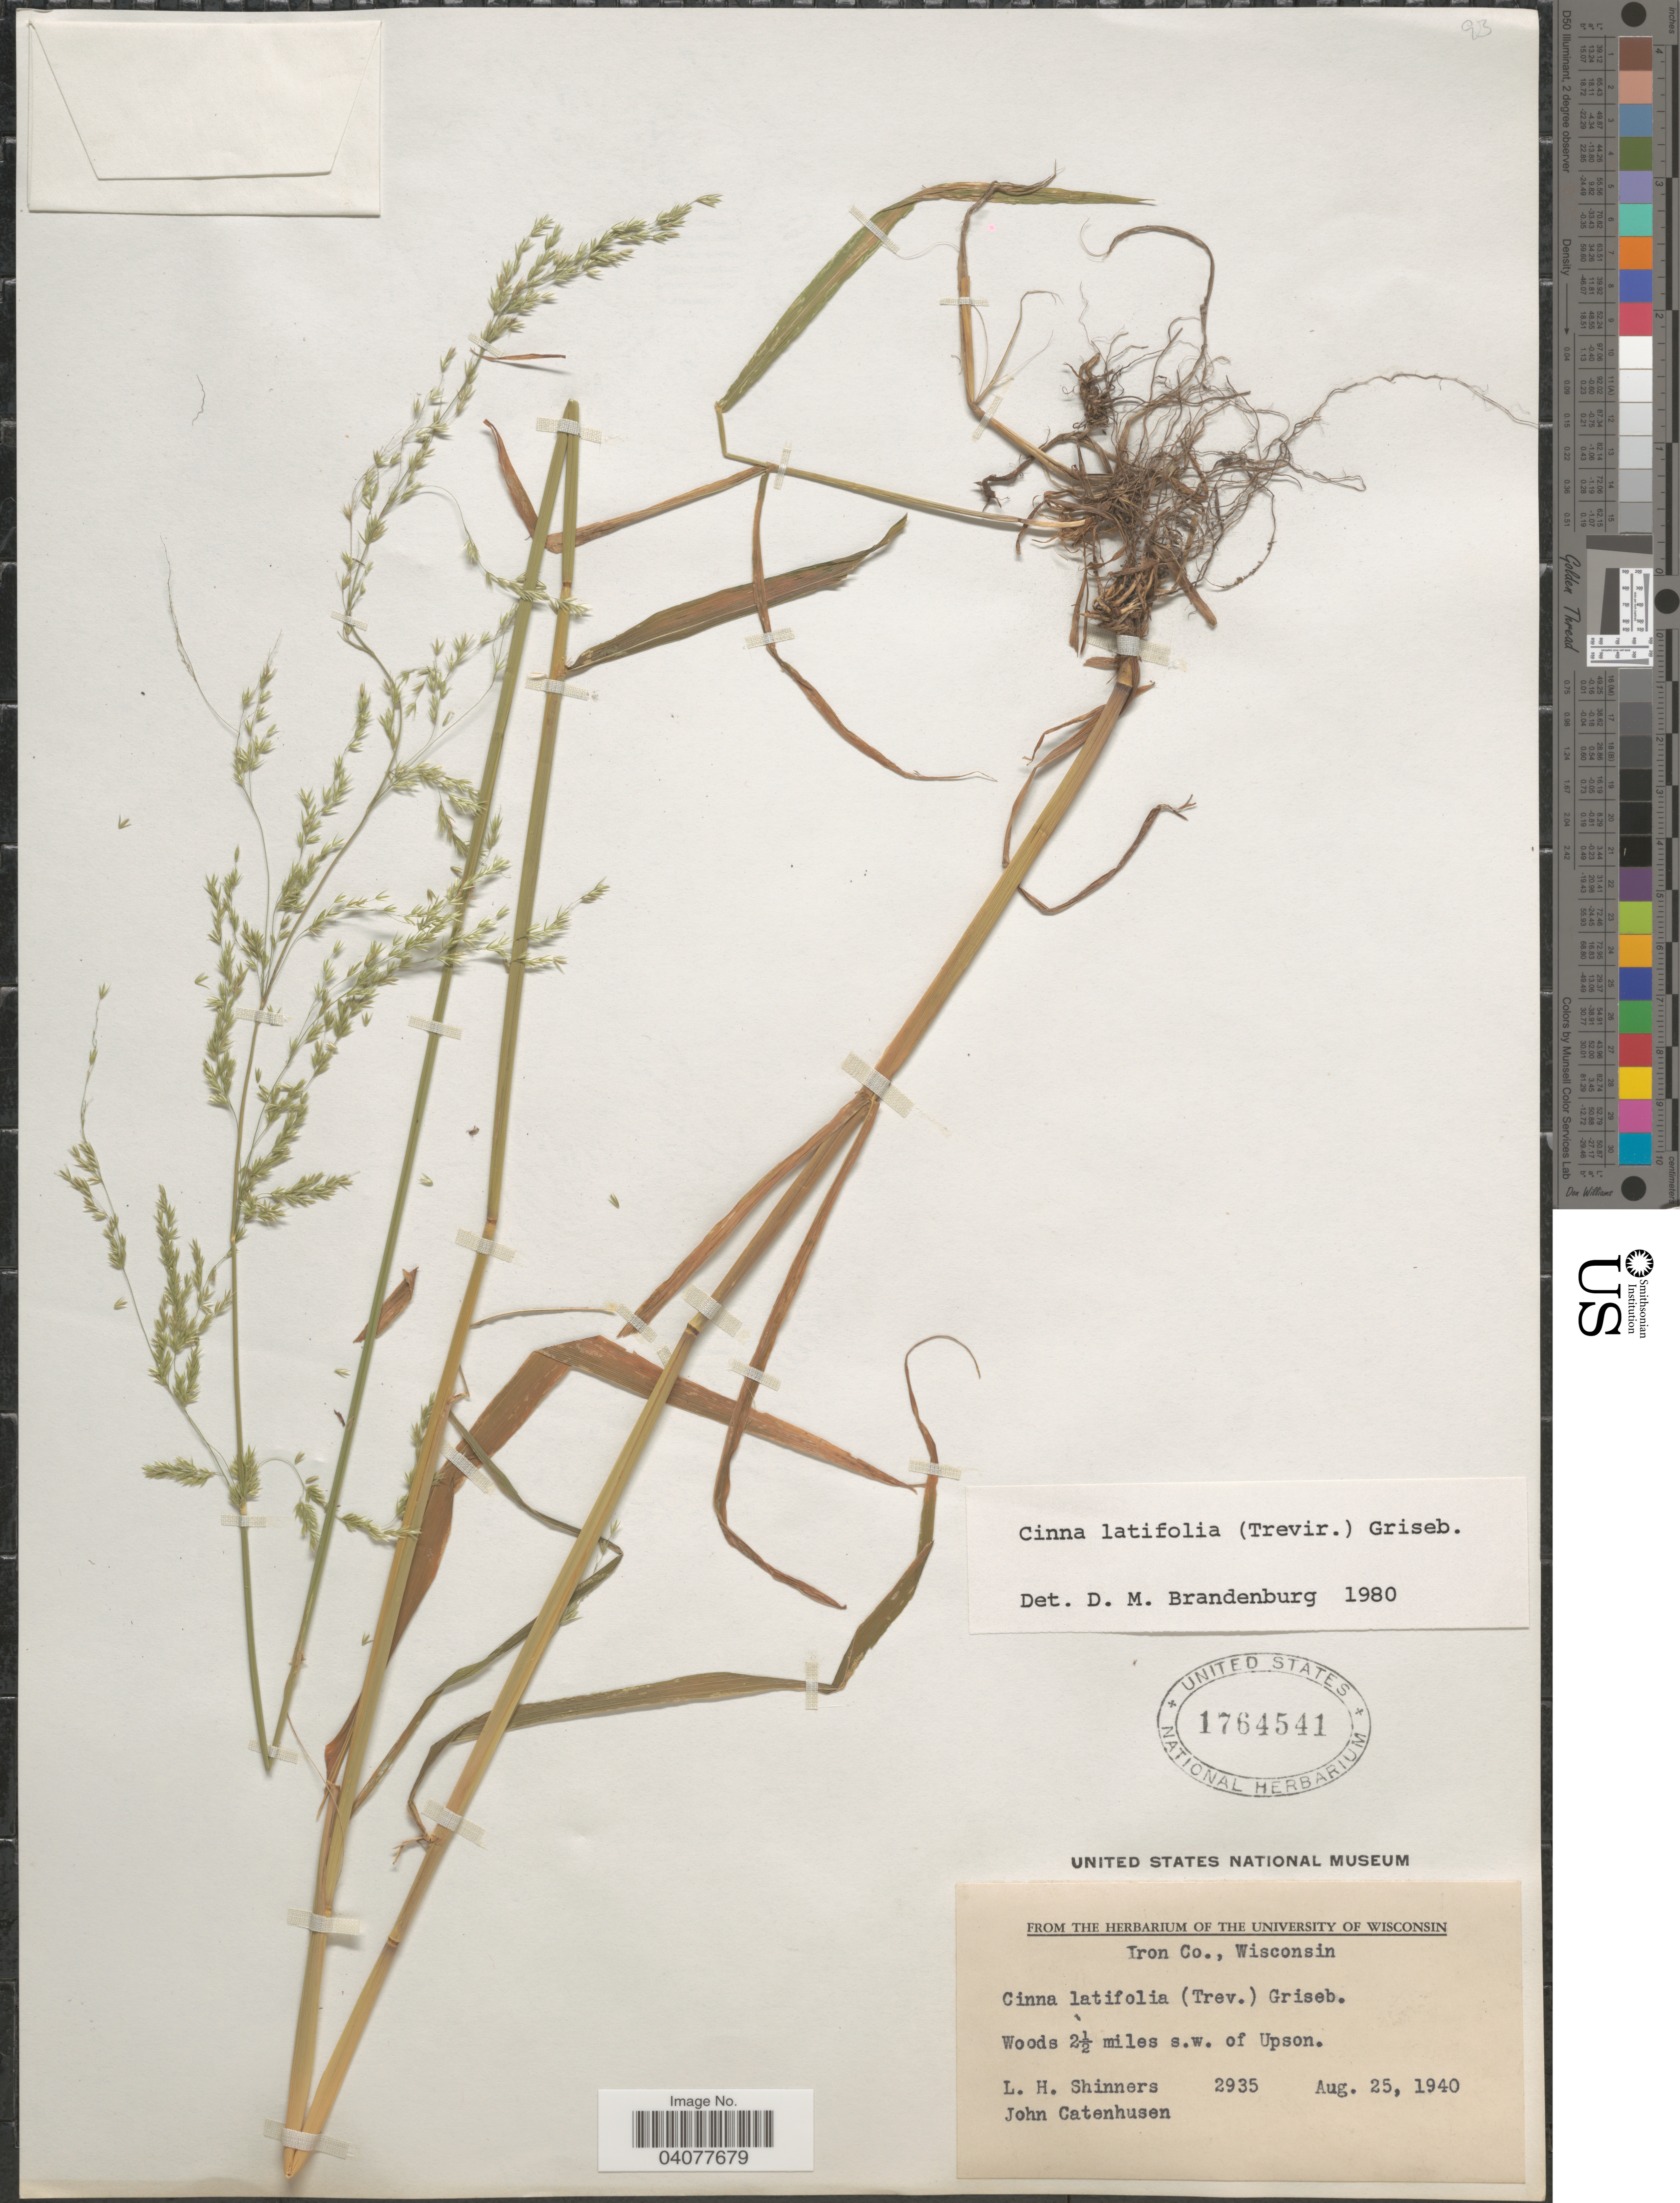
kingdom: Plantae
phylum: Tracheophyta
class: Liliopsida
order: Poales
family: Poaceae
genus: Cinna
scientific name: Cinna latifolia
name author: (Trevir. ex Goeppert) Griseb.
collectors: L. H. Shinners & J. Catenhusen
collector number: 2935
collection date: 1940-08-25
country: United States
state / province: Wisconsin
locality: Iron Co. Woods 2½ miles s.w. of Upson.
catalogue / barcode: US 1764541